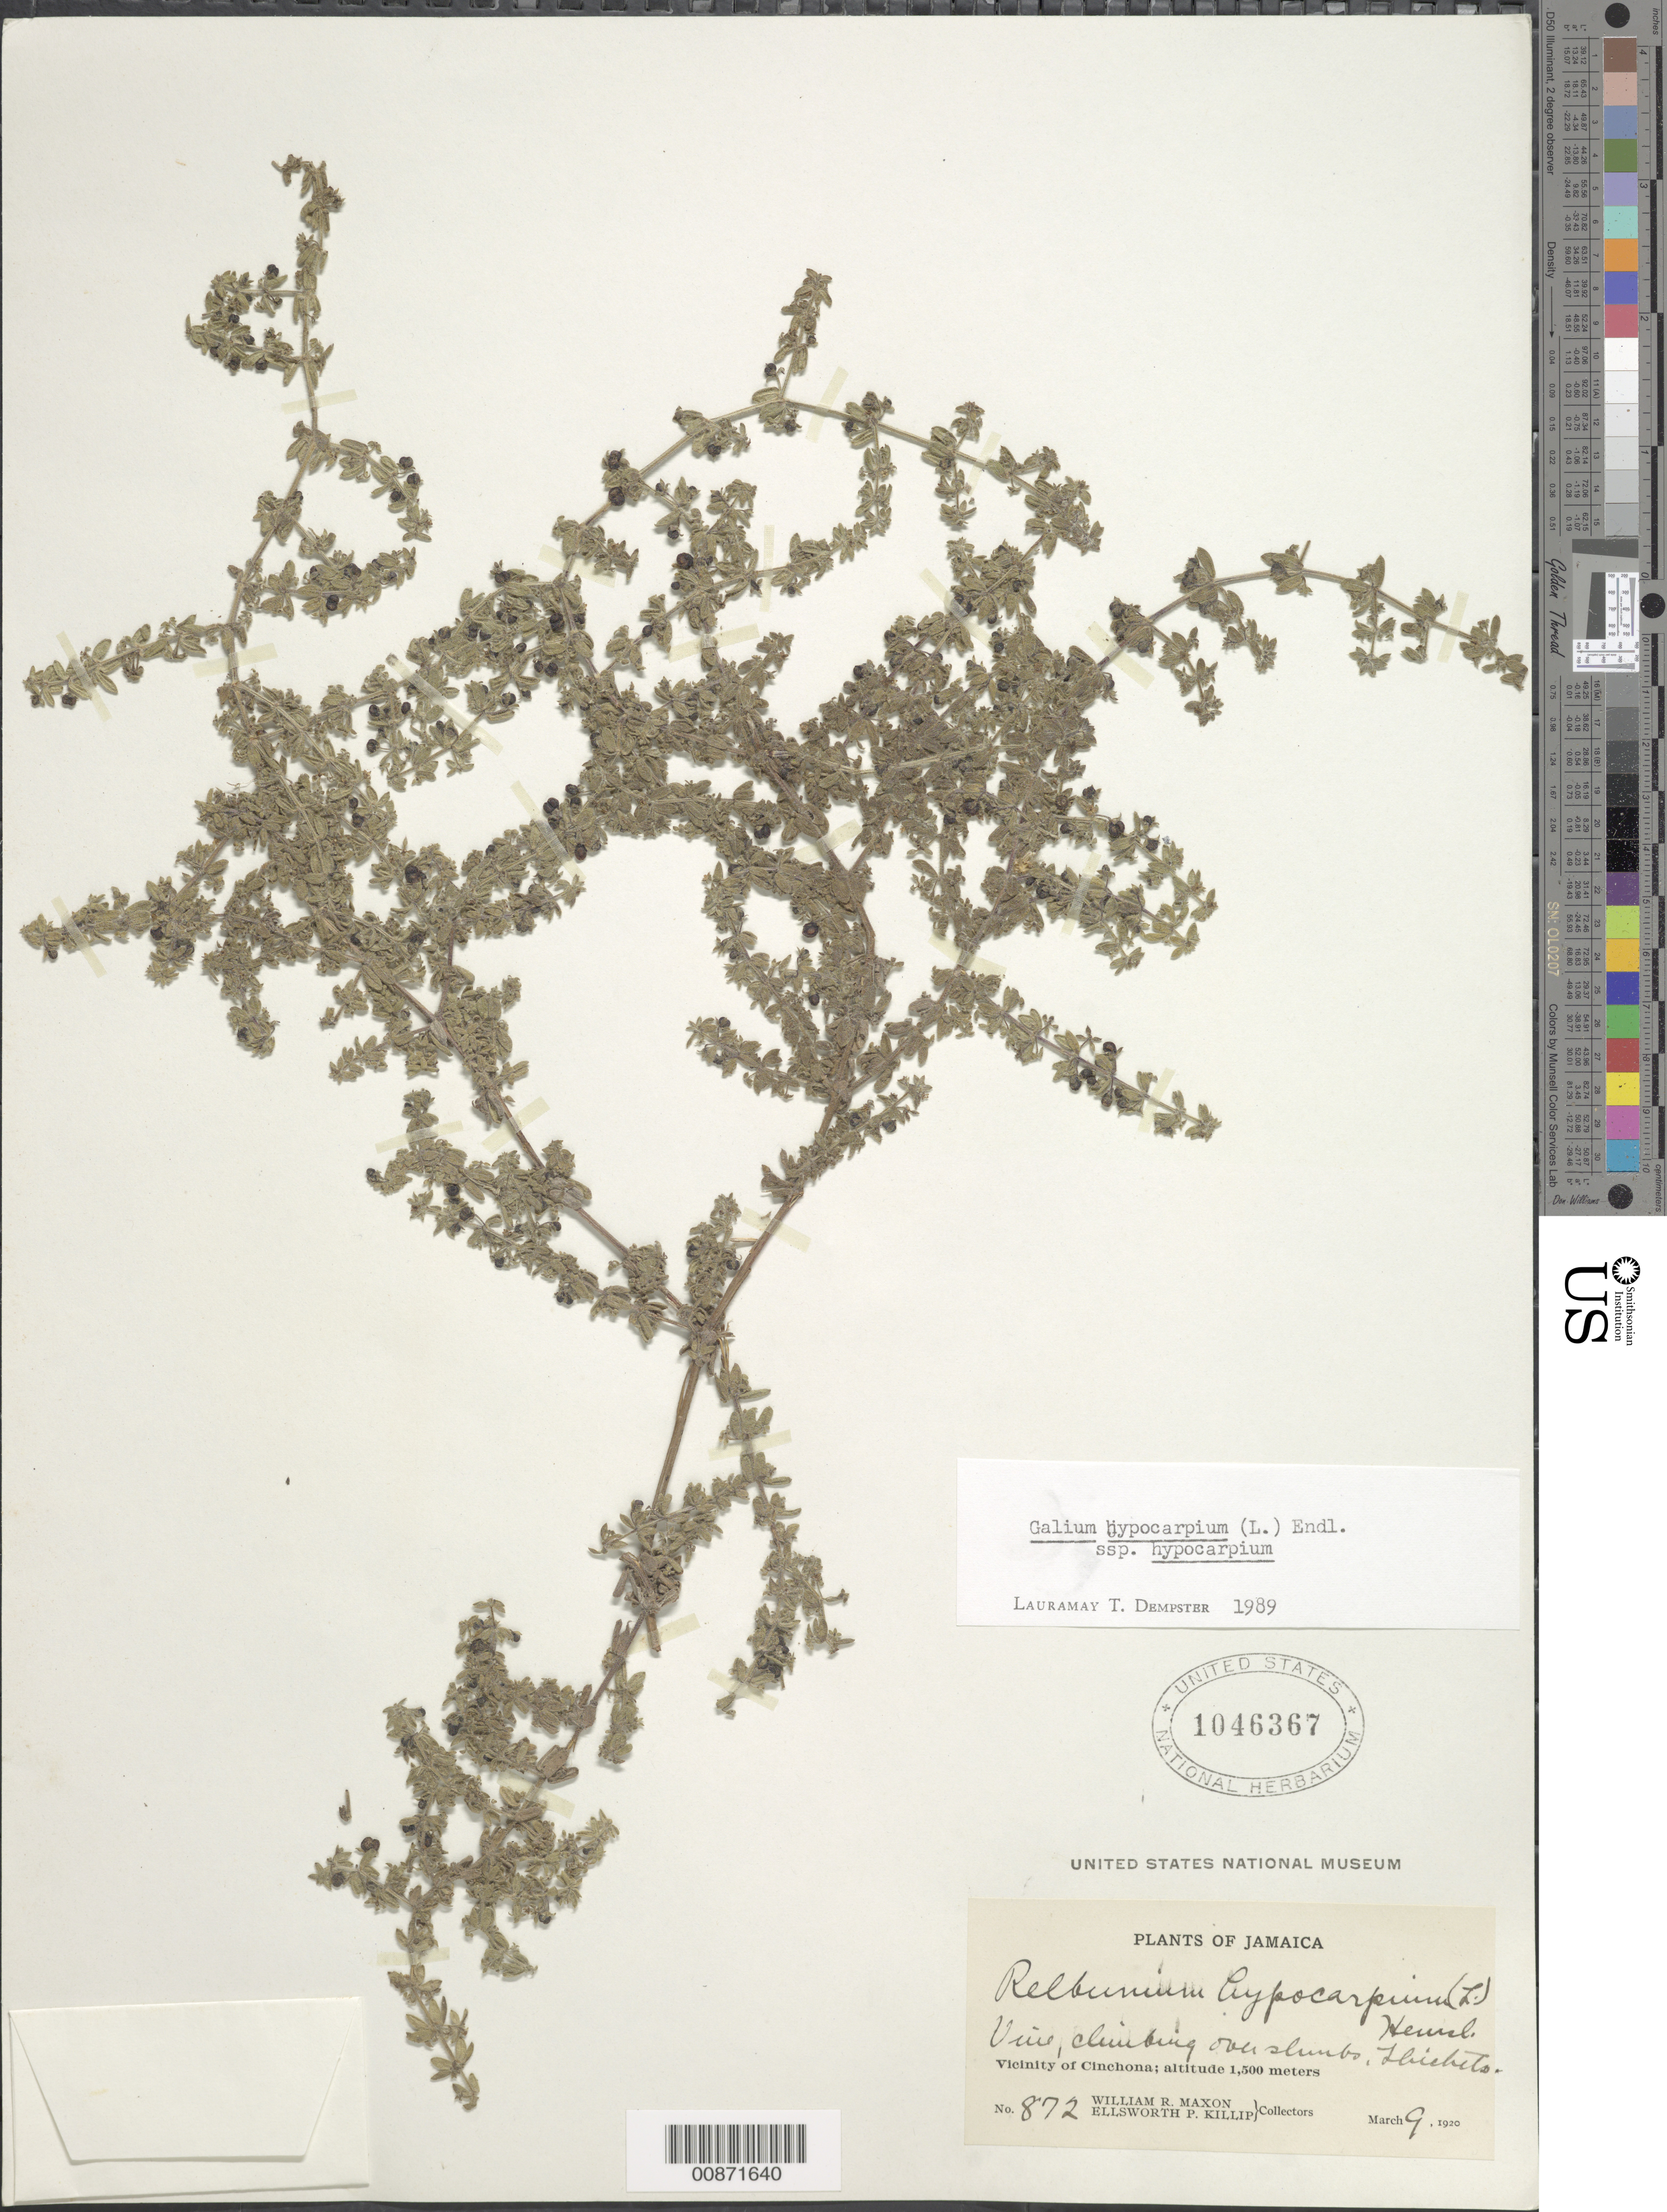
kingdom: Plantae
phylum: Tracheophyta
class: Magnoliopsida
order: Gentianales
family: Rubiaceae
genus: Galium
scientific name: Galium hypocarpium subsp. hypocarpium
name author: (L.) Endl. ex Griseb.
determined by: Dempster, L. T.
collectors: W. R. Maxon & E. P. Killip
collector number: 872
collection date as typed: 09 Mar 1920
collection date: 1920-03-09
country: Jamaica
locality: Vicinity of Cinchona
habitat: Climbing over shrubs in thickets.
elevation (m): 1500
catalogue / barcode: US 1046367